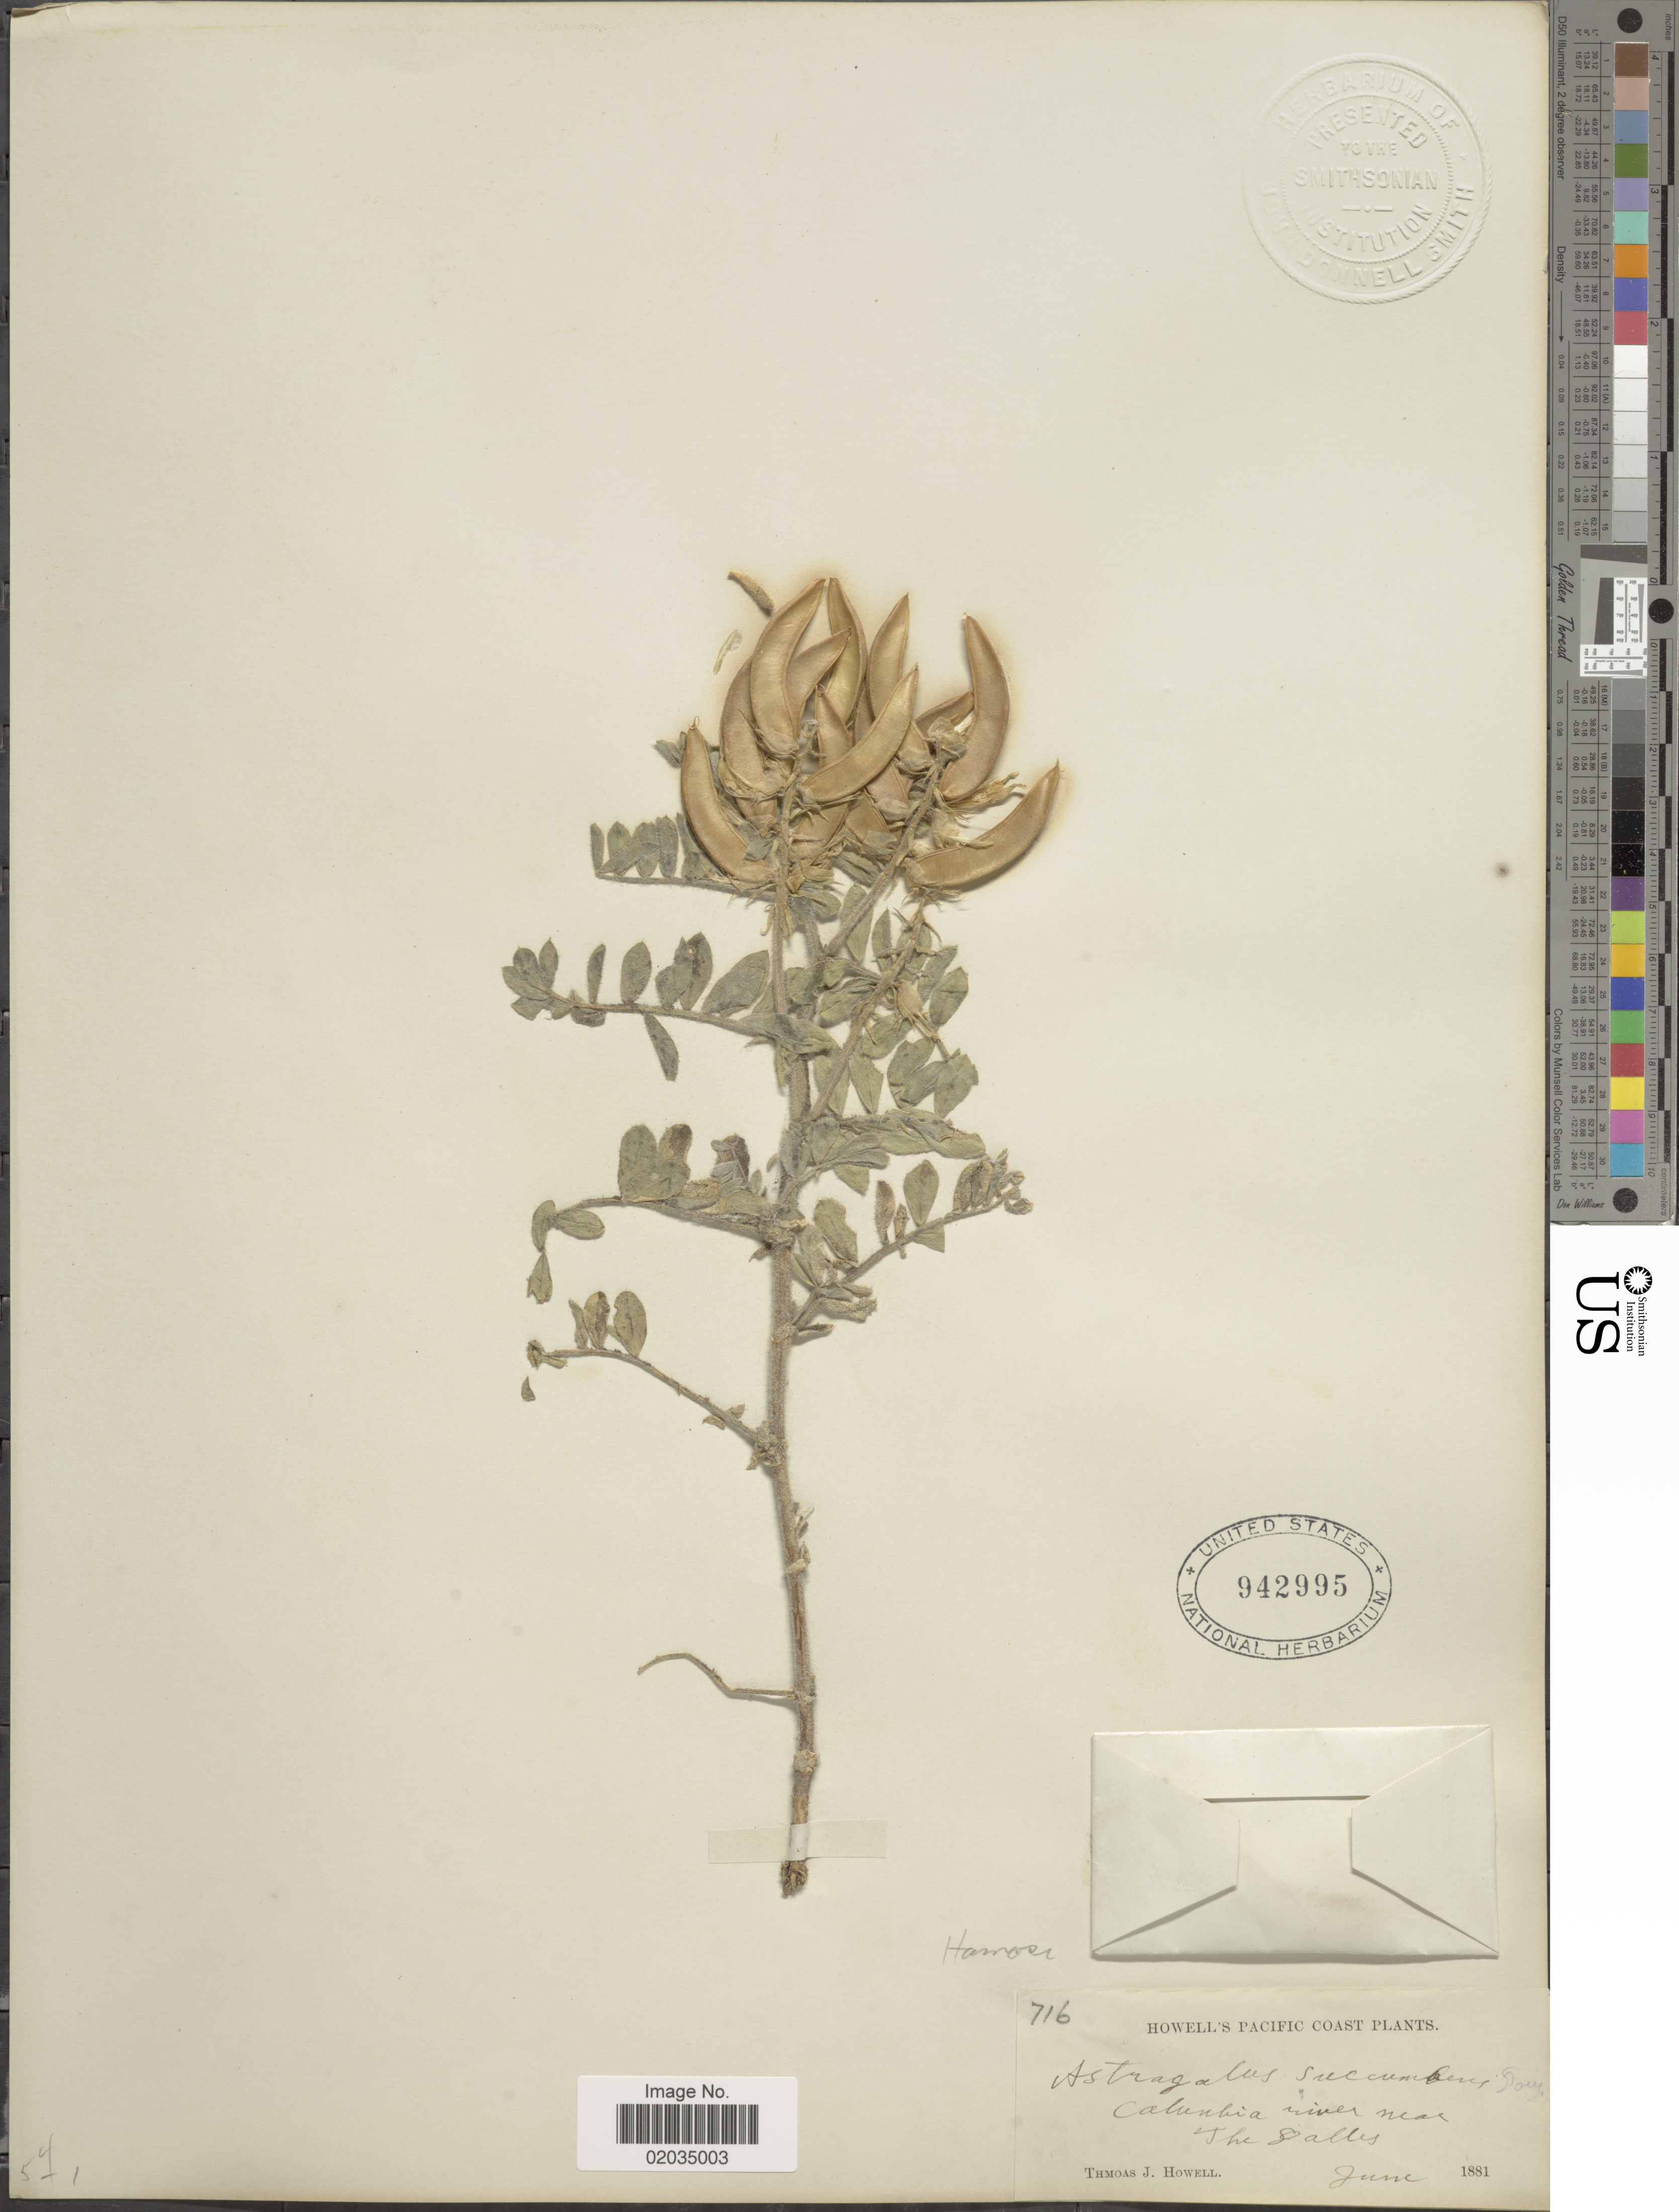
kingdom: Plantae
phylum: Tracheophyta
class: Magnoliopsida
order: Fabales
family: Fabaceae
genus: Astragalus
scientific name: Astragalus succumbens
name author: Hook.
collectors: T. J. Howell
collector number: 716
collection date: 1881-06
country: United States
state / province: Oregon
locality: Columbia River near The Dalles.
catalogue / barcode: US 942995